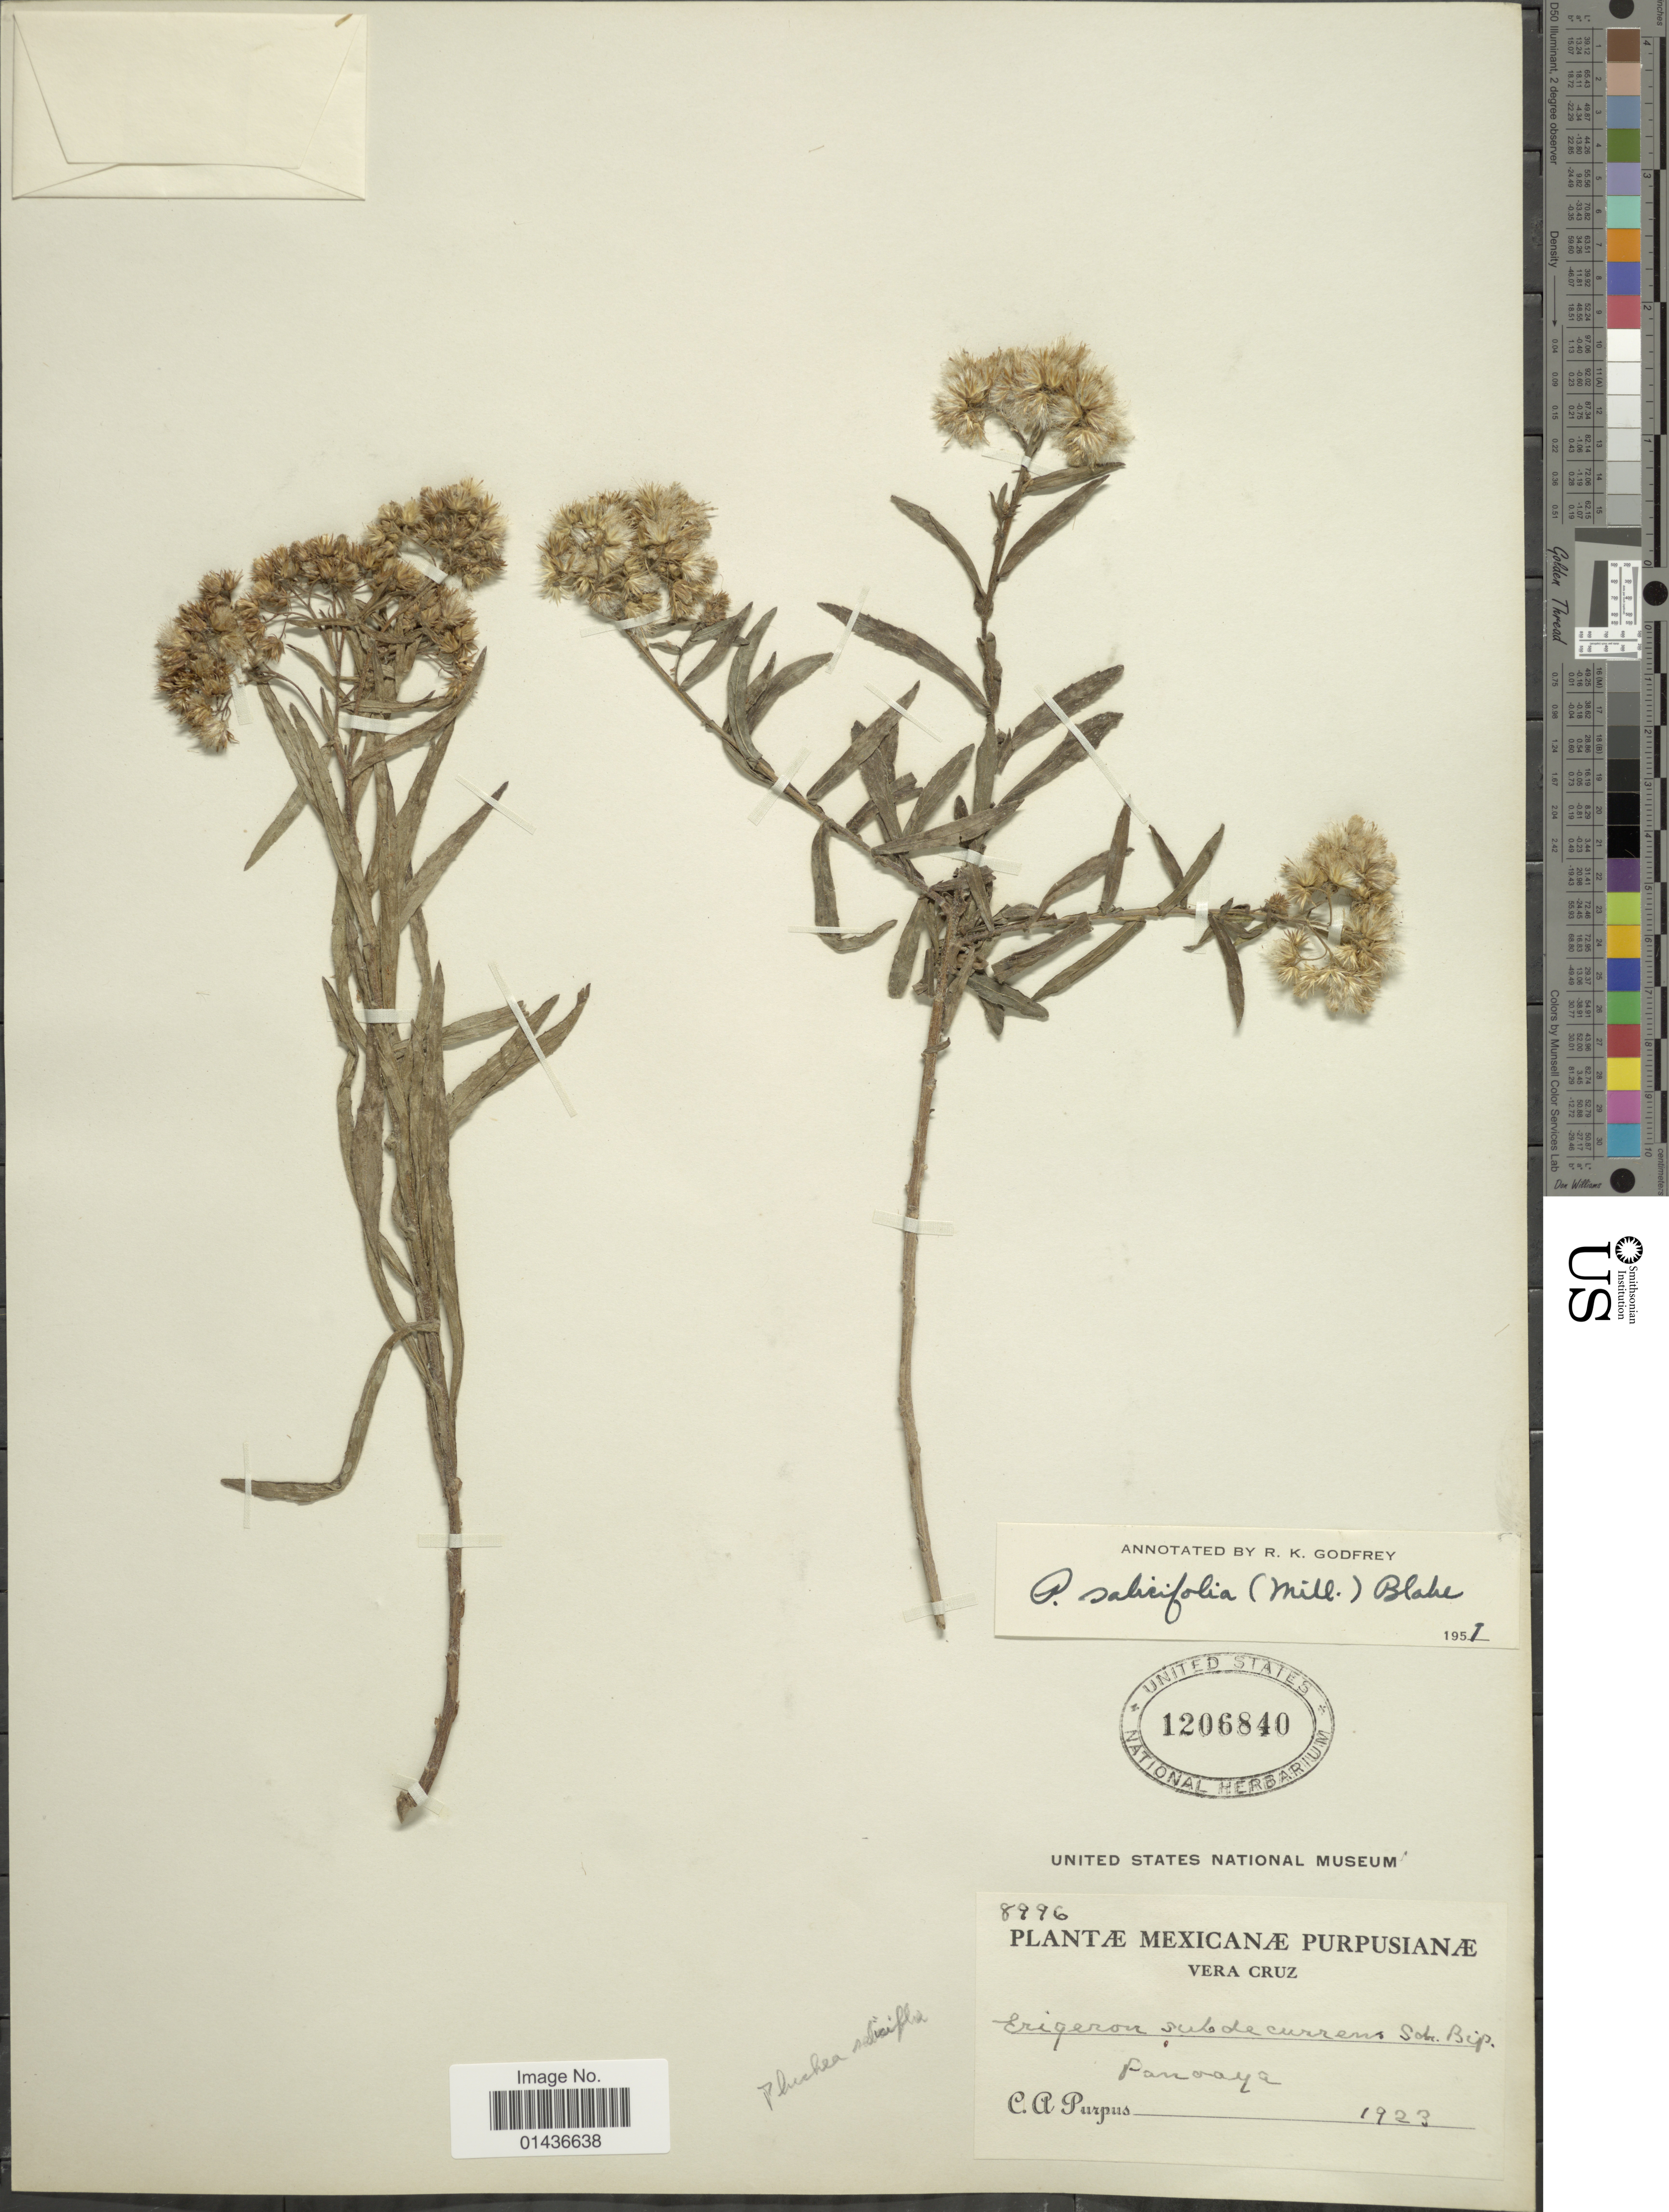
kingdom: Plantae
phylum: Tracheophyta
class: Magnoliopsida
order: Asterales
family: Asteraceae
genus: Pluchea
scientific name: Pluchea salicifolia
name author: (Mill.) S.F. Blake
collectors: C. A. Purpus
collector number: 8996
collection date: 1923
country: Mexico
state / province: Veracruz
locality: Vera Cruz, Panoaya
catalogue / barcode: US 1206840